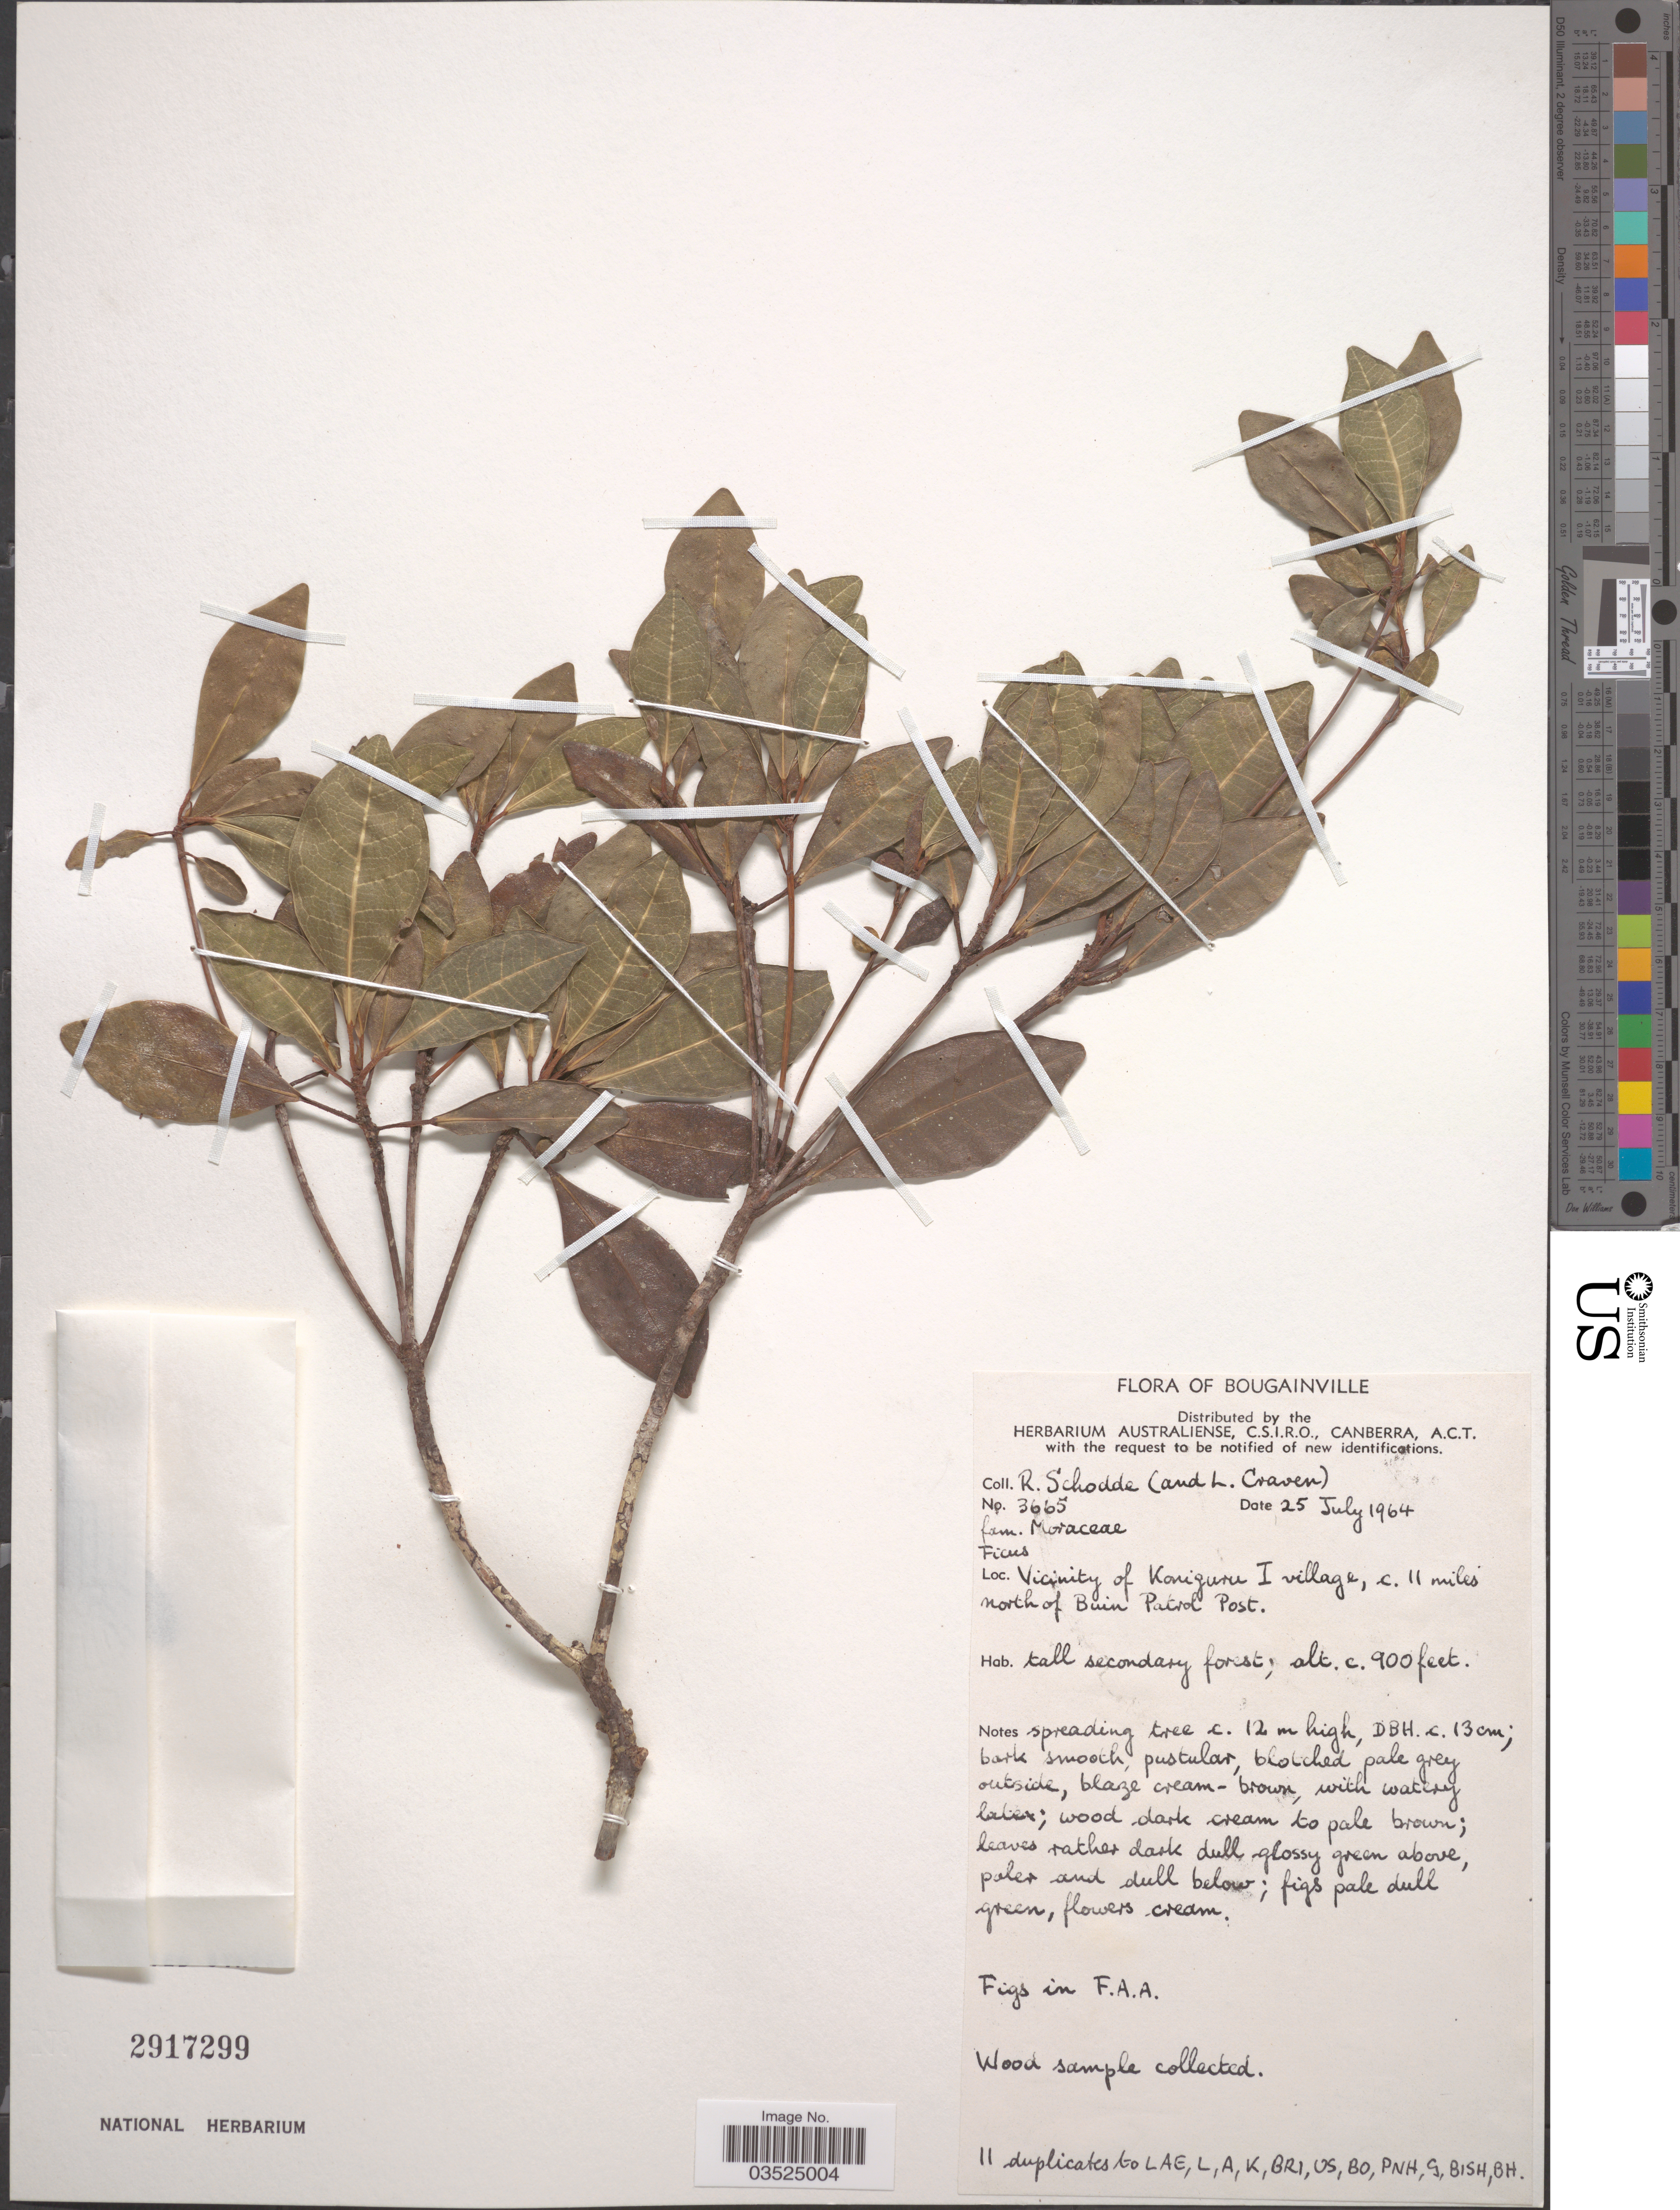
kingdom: Plantae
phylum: Tracheophyta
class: Magnoliopsida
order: Rosales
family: Moraceae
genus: Ficus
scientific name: Ficus sp.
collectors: R. Schodde & L. A. Craven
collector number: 3665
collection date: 1964-07-25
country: Papua New Guinea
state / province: Bougainville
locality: Vicinity of Koniguru I village, c. 11 miles north of Buin Patrol Post.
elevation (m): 274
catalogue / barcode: US 2917299